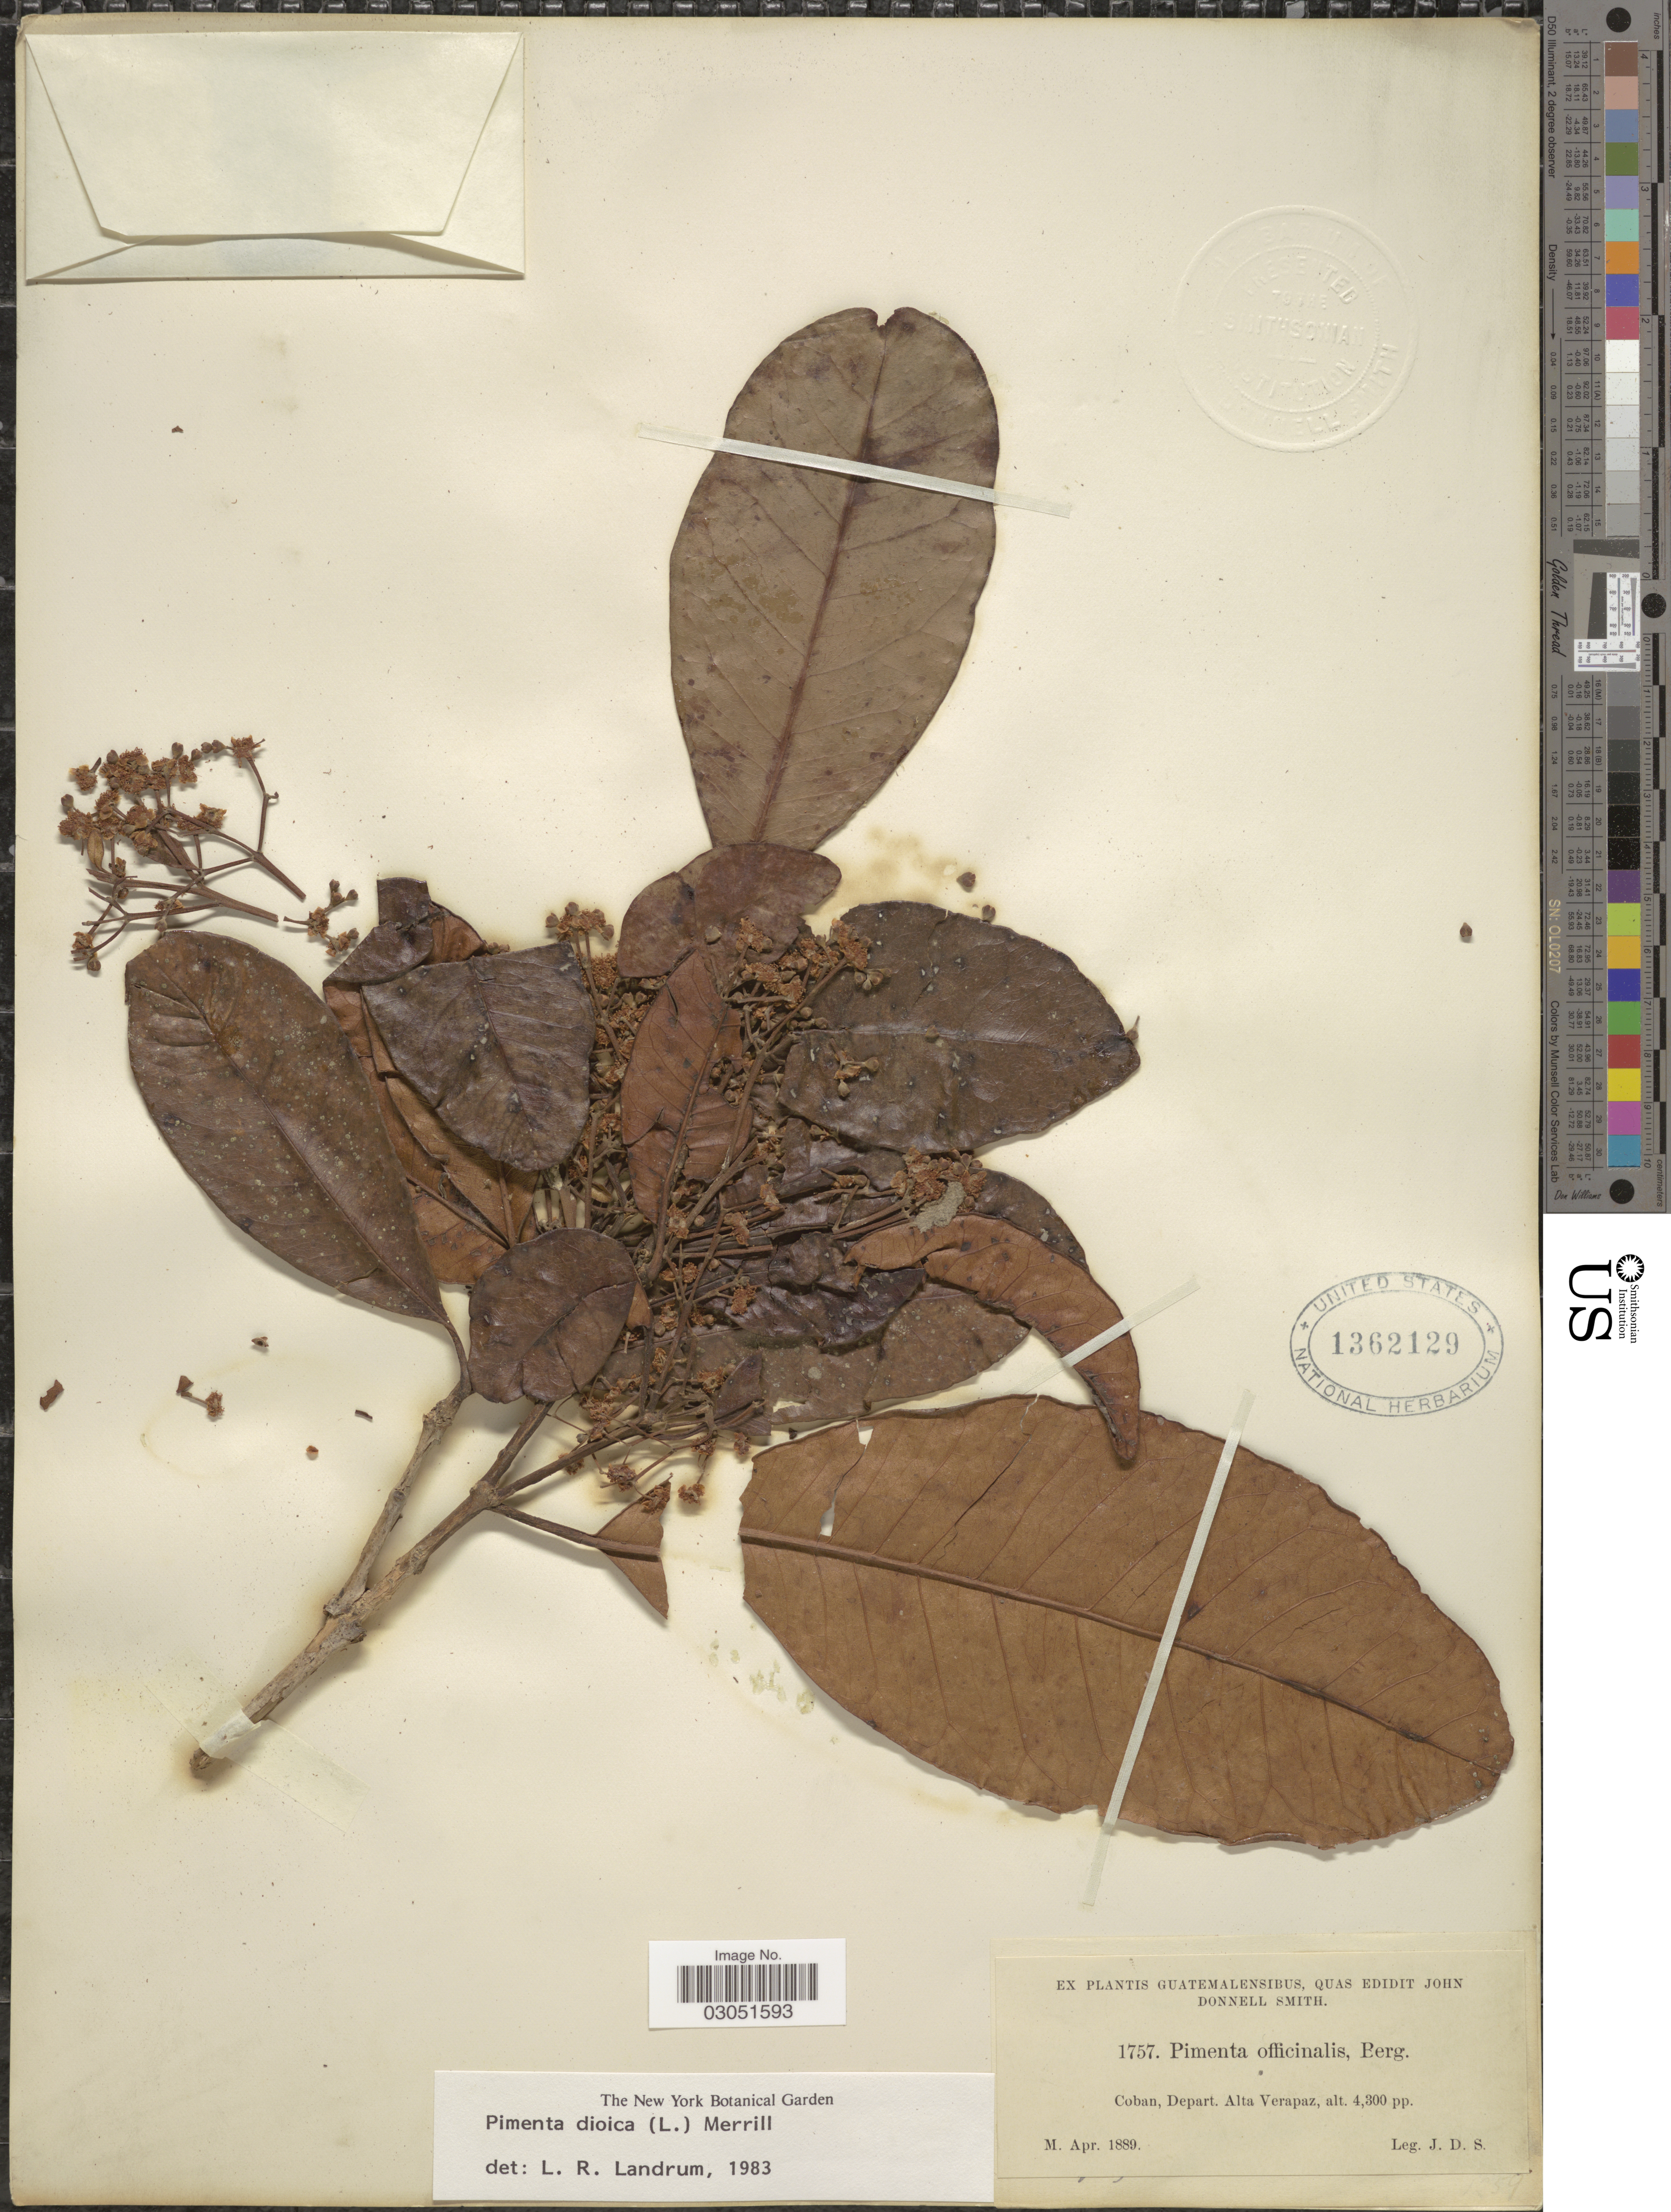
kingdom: Plantae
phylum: Tracheophyta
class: Magnoliopsida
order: Myrtales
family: Myrtaceae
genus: Pimenta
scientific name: Pimenta dioica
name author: (L.) Merr.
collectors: J. Donnell Smith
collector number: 1757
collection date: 1889-04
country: Guatemala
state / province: Alta Verapaz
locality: Coban, Depart. Alta Verapaz.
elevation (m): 1311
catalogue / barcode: US 1362129